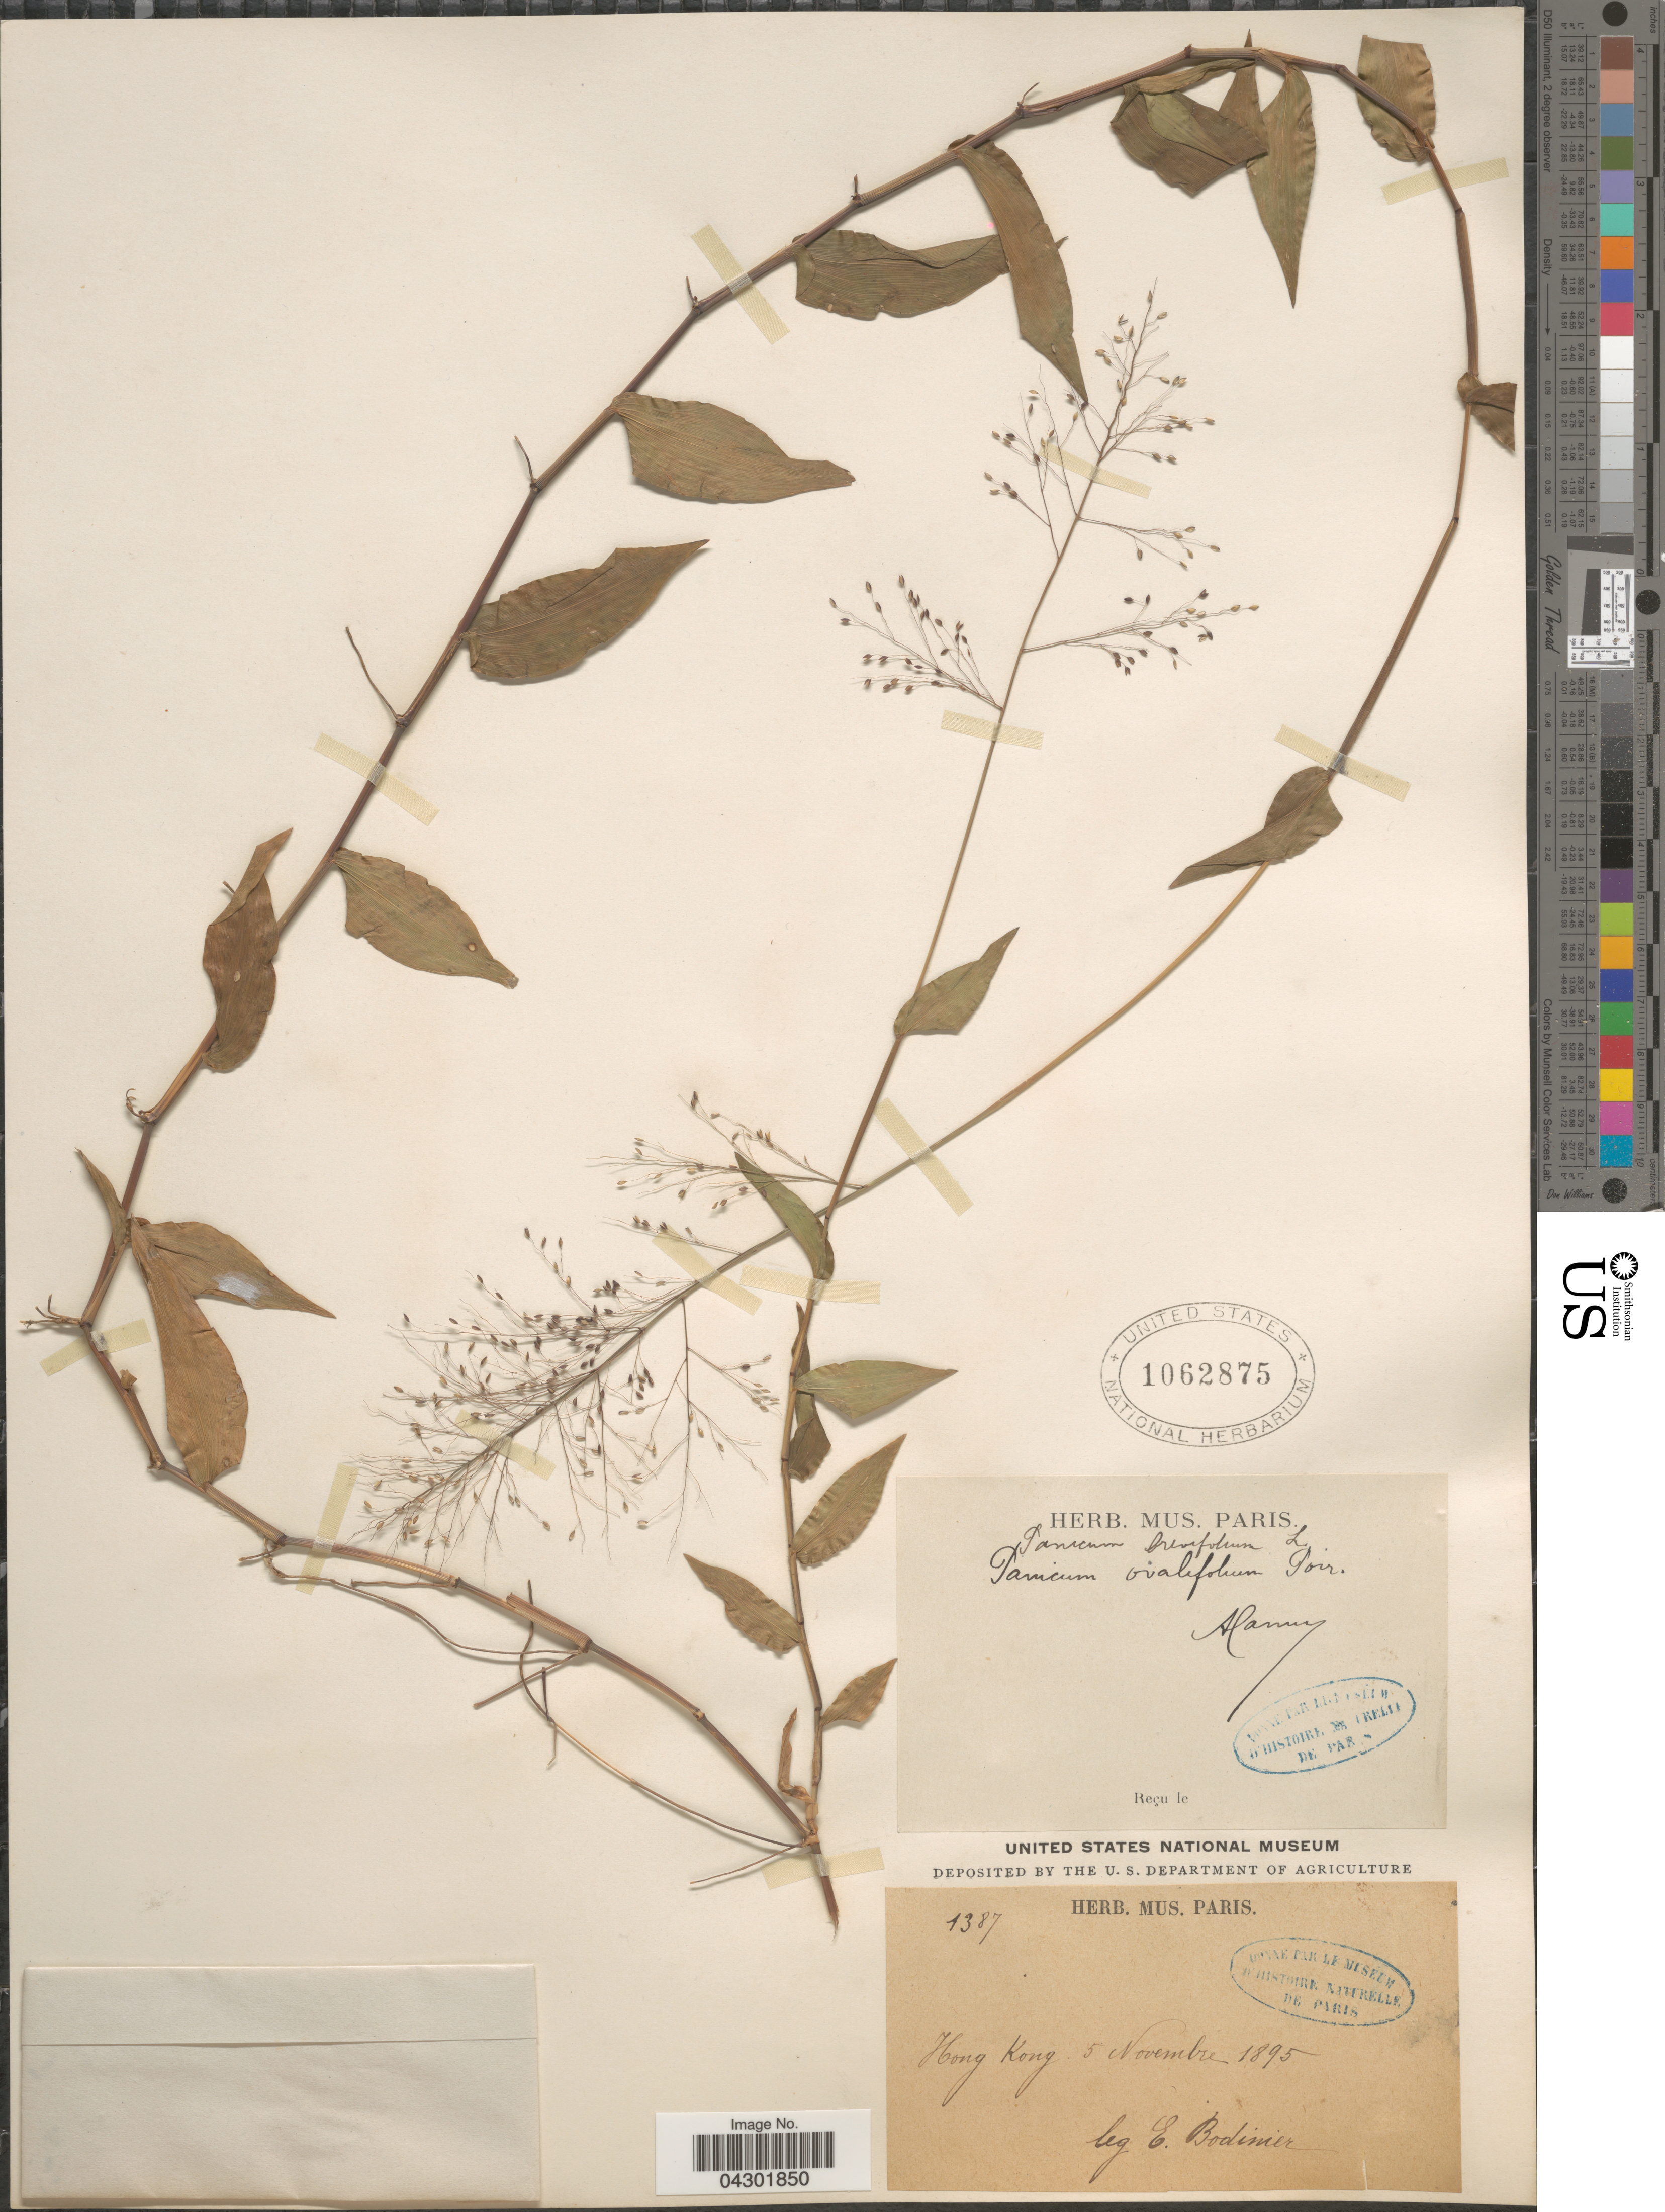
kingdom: Plantae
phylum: Tracheophyta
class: Liliopsida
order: Poales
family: Poaceae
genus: Panicum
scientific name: Panicum brevifolium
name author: L.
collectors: E. Bodinier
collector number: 1387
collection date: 1895-11-05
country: China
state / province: Hong Kong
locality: Hong Kong.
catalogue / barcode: US 1062875